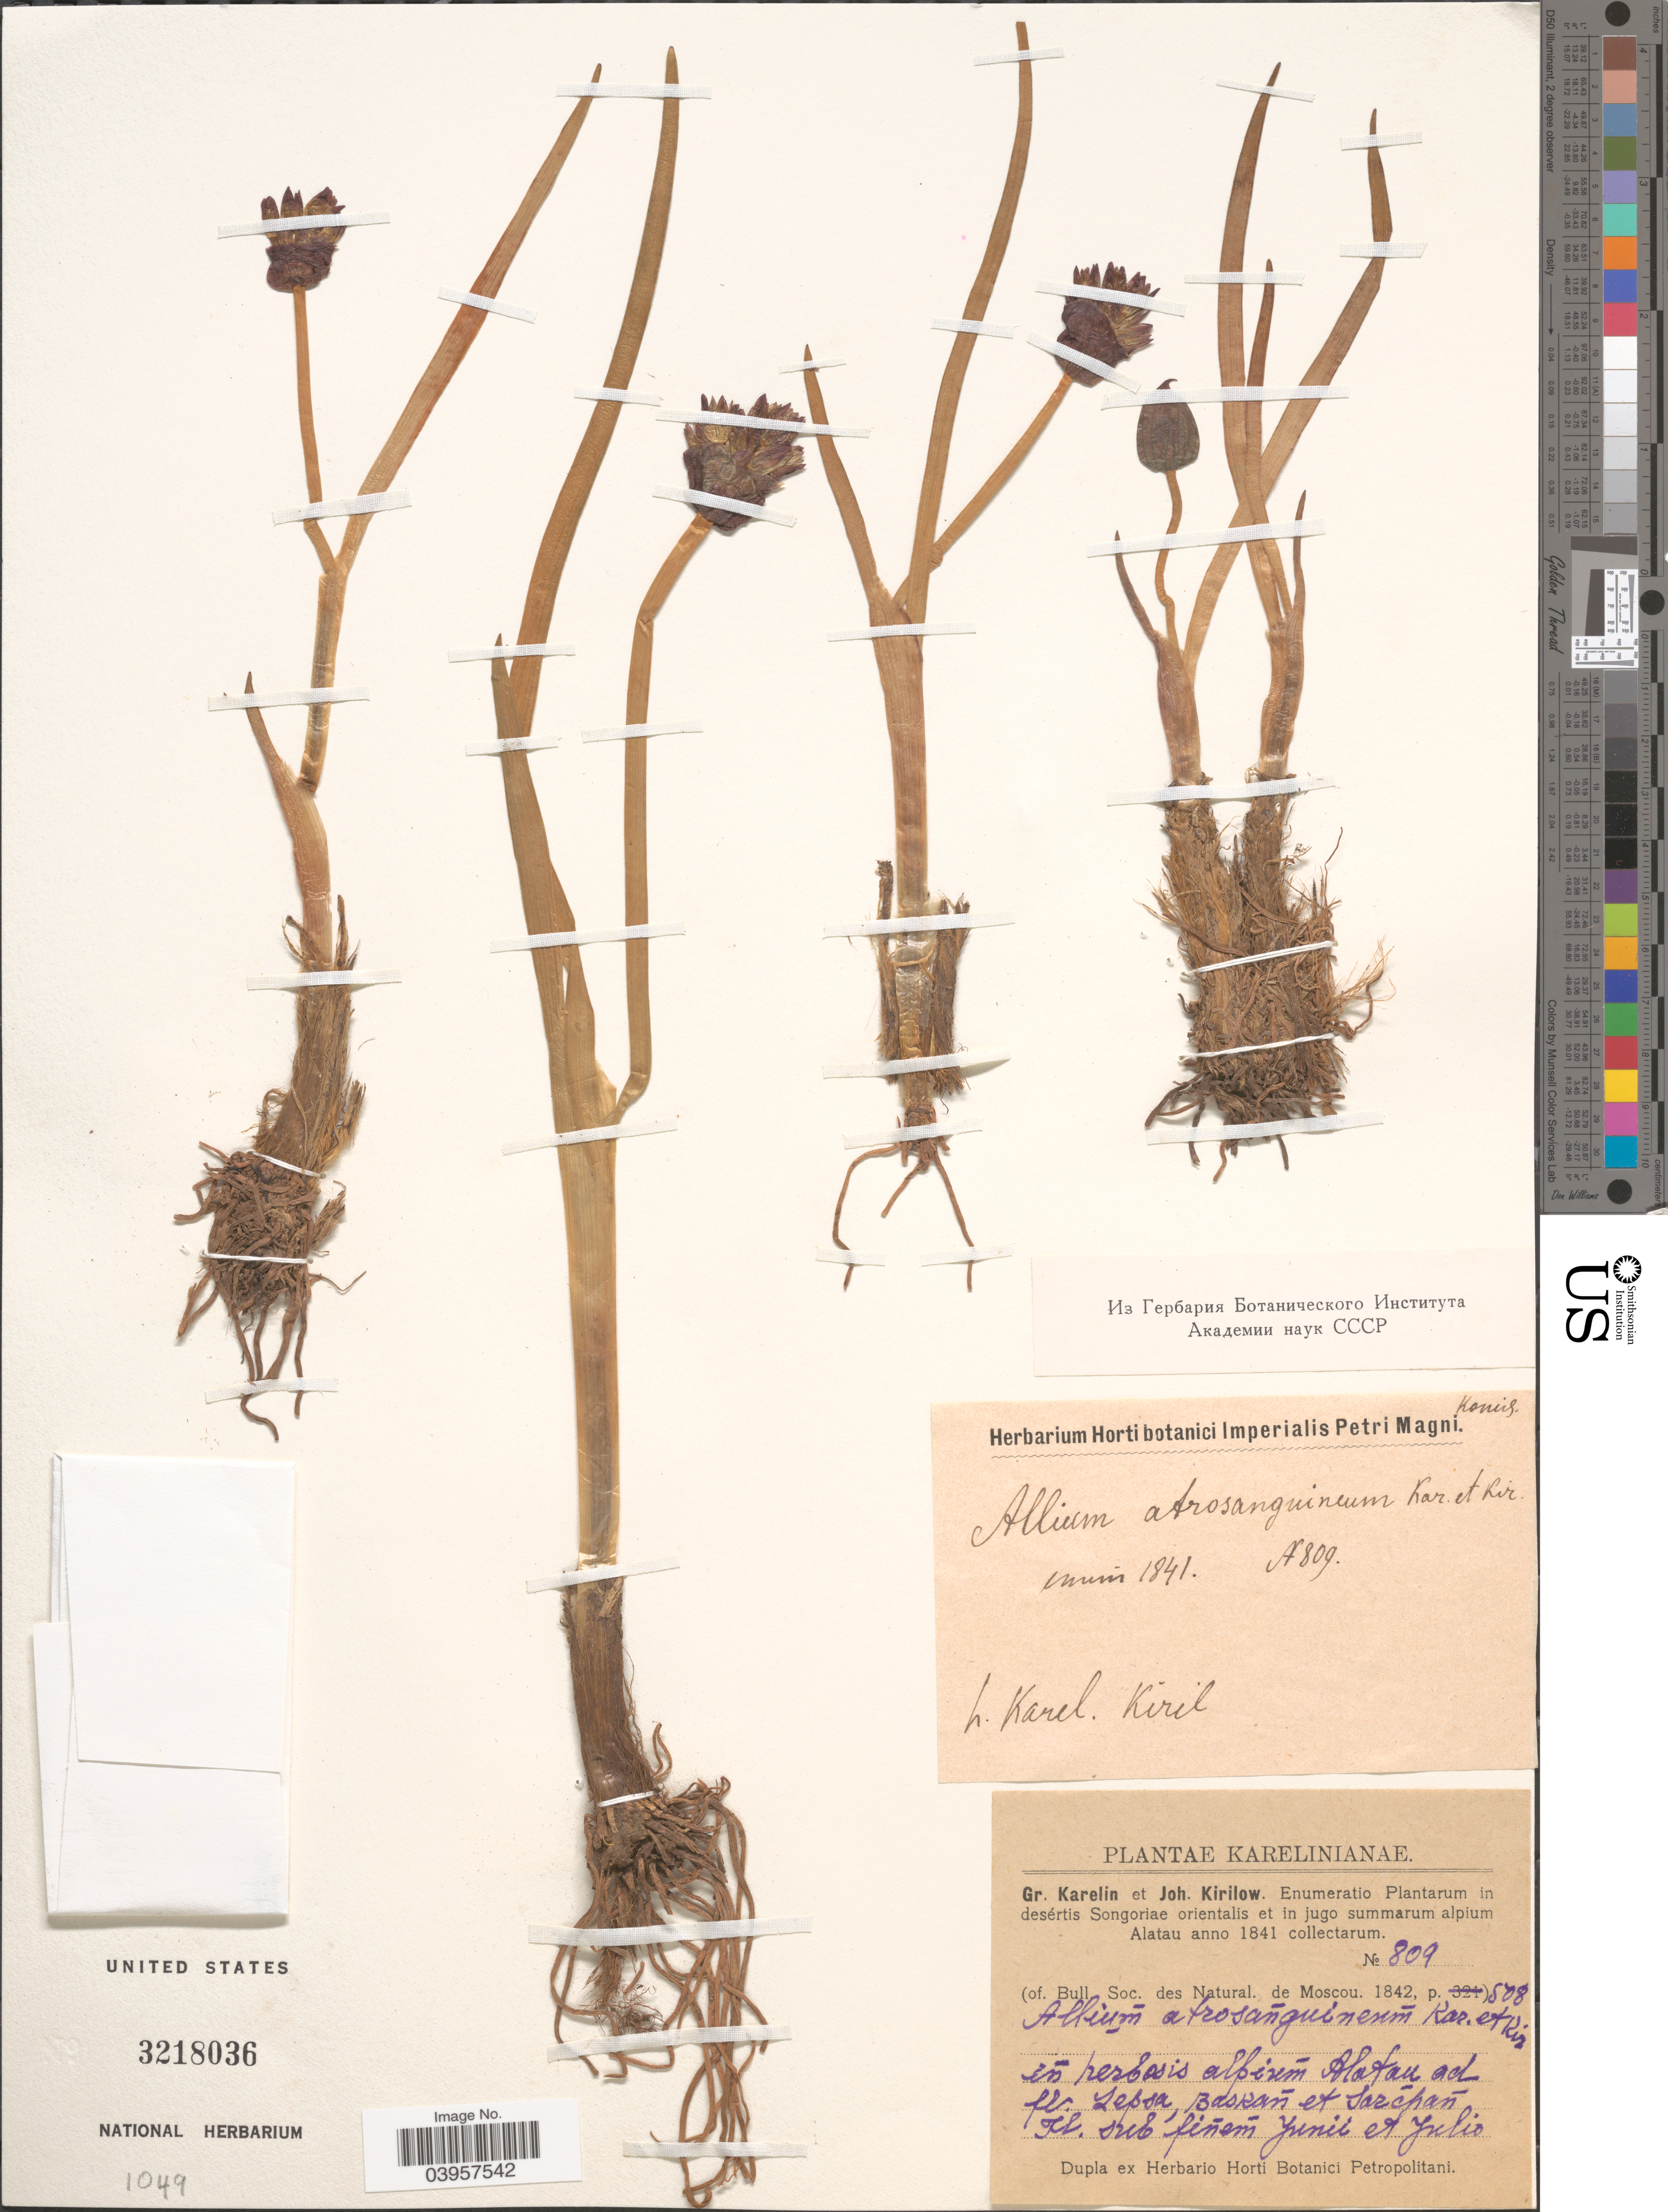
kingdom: Plantae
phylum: Tracheophyta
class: Liliopsida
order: Asparagales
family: Amaryllidaceae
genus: Allium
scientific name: Allium atrosanguineum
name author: Schrenk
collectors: G. Karelin & I. P. Kirilov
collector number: A809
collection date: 1841-06/1841-07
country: Kazakhstan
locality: In desértis Songoriae orientalis et in jugo summarum alpium Alatau. In herbosis alpium Alatau ad fl. Lepsa, Baskan et Sarchan.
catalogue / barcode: US 3218036